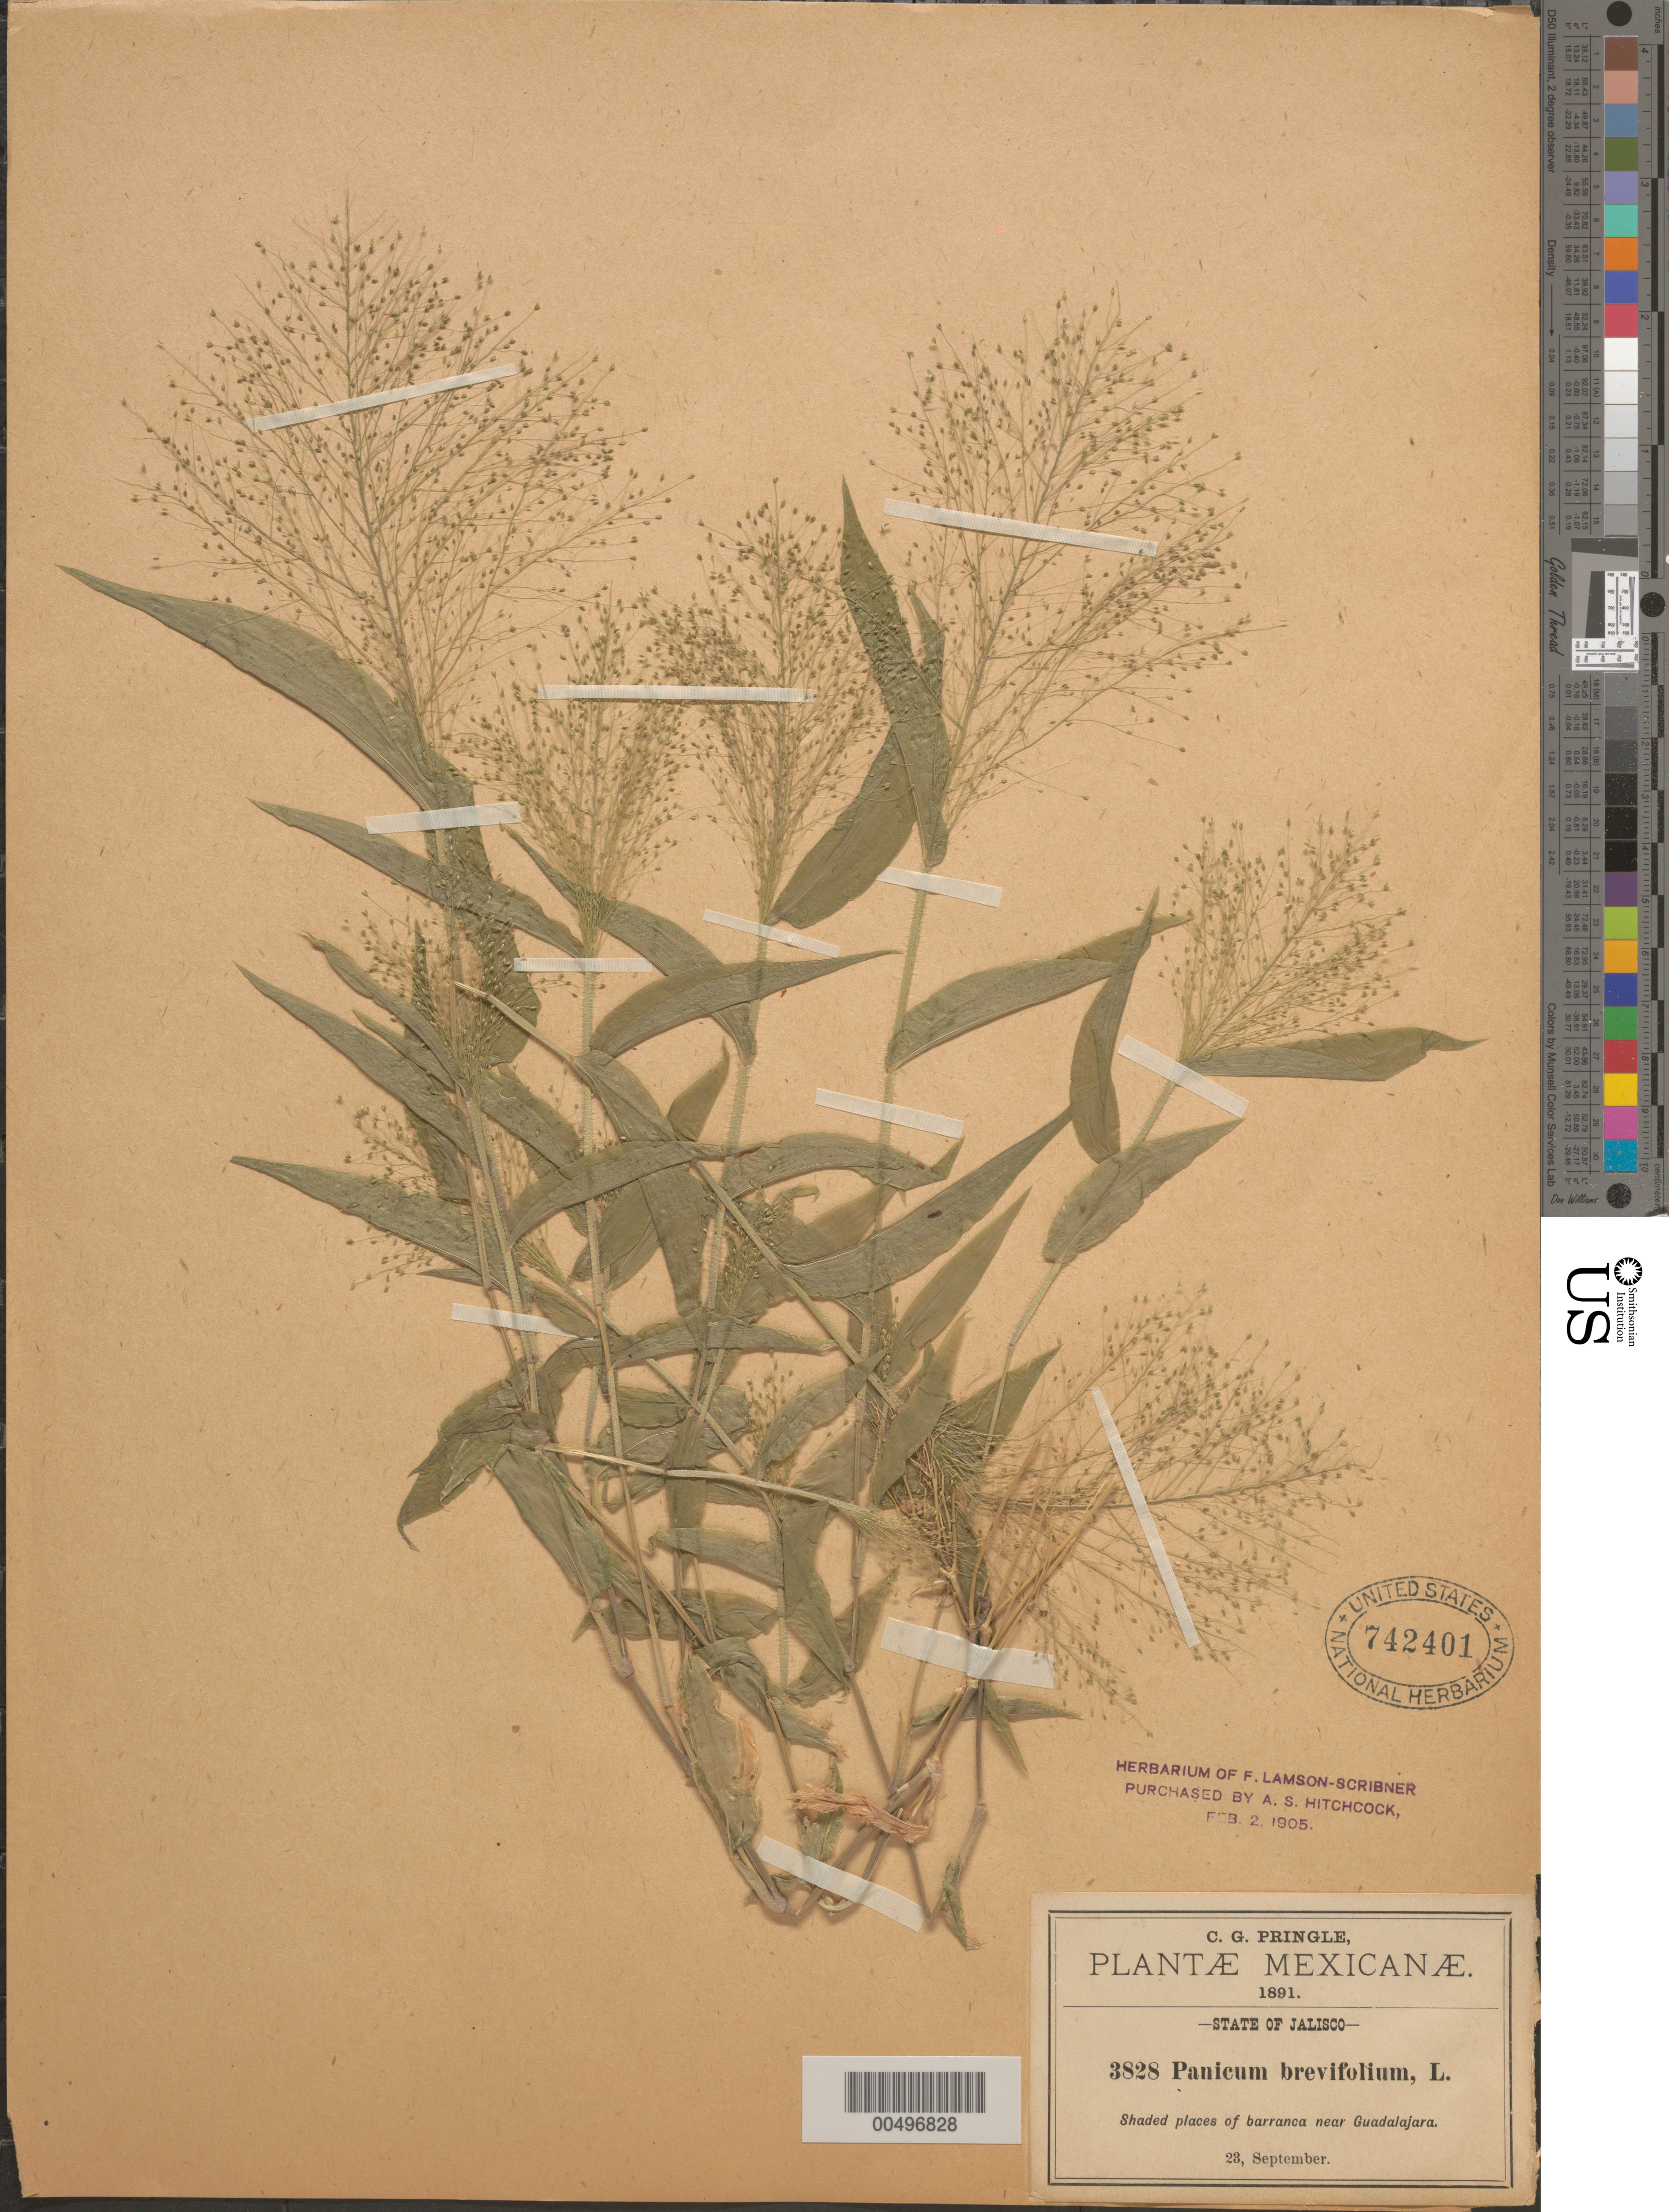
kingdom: Plantae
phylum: Tracheophyta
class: Liliopsida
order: Poales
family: Poaceae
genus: Panicum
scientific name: Panicum trichoides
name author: Sw.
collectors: C. G. Pringle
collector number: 3828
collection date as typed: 23 Sep 1891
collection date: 1891-09-23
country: Mexico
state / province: Jalisco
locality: Barranca near Guadalajara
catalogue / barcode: US 742401